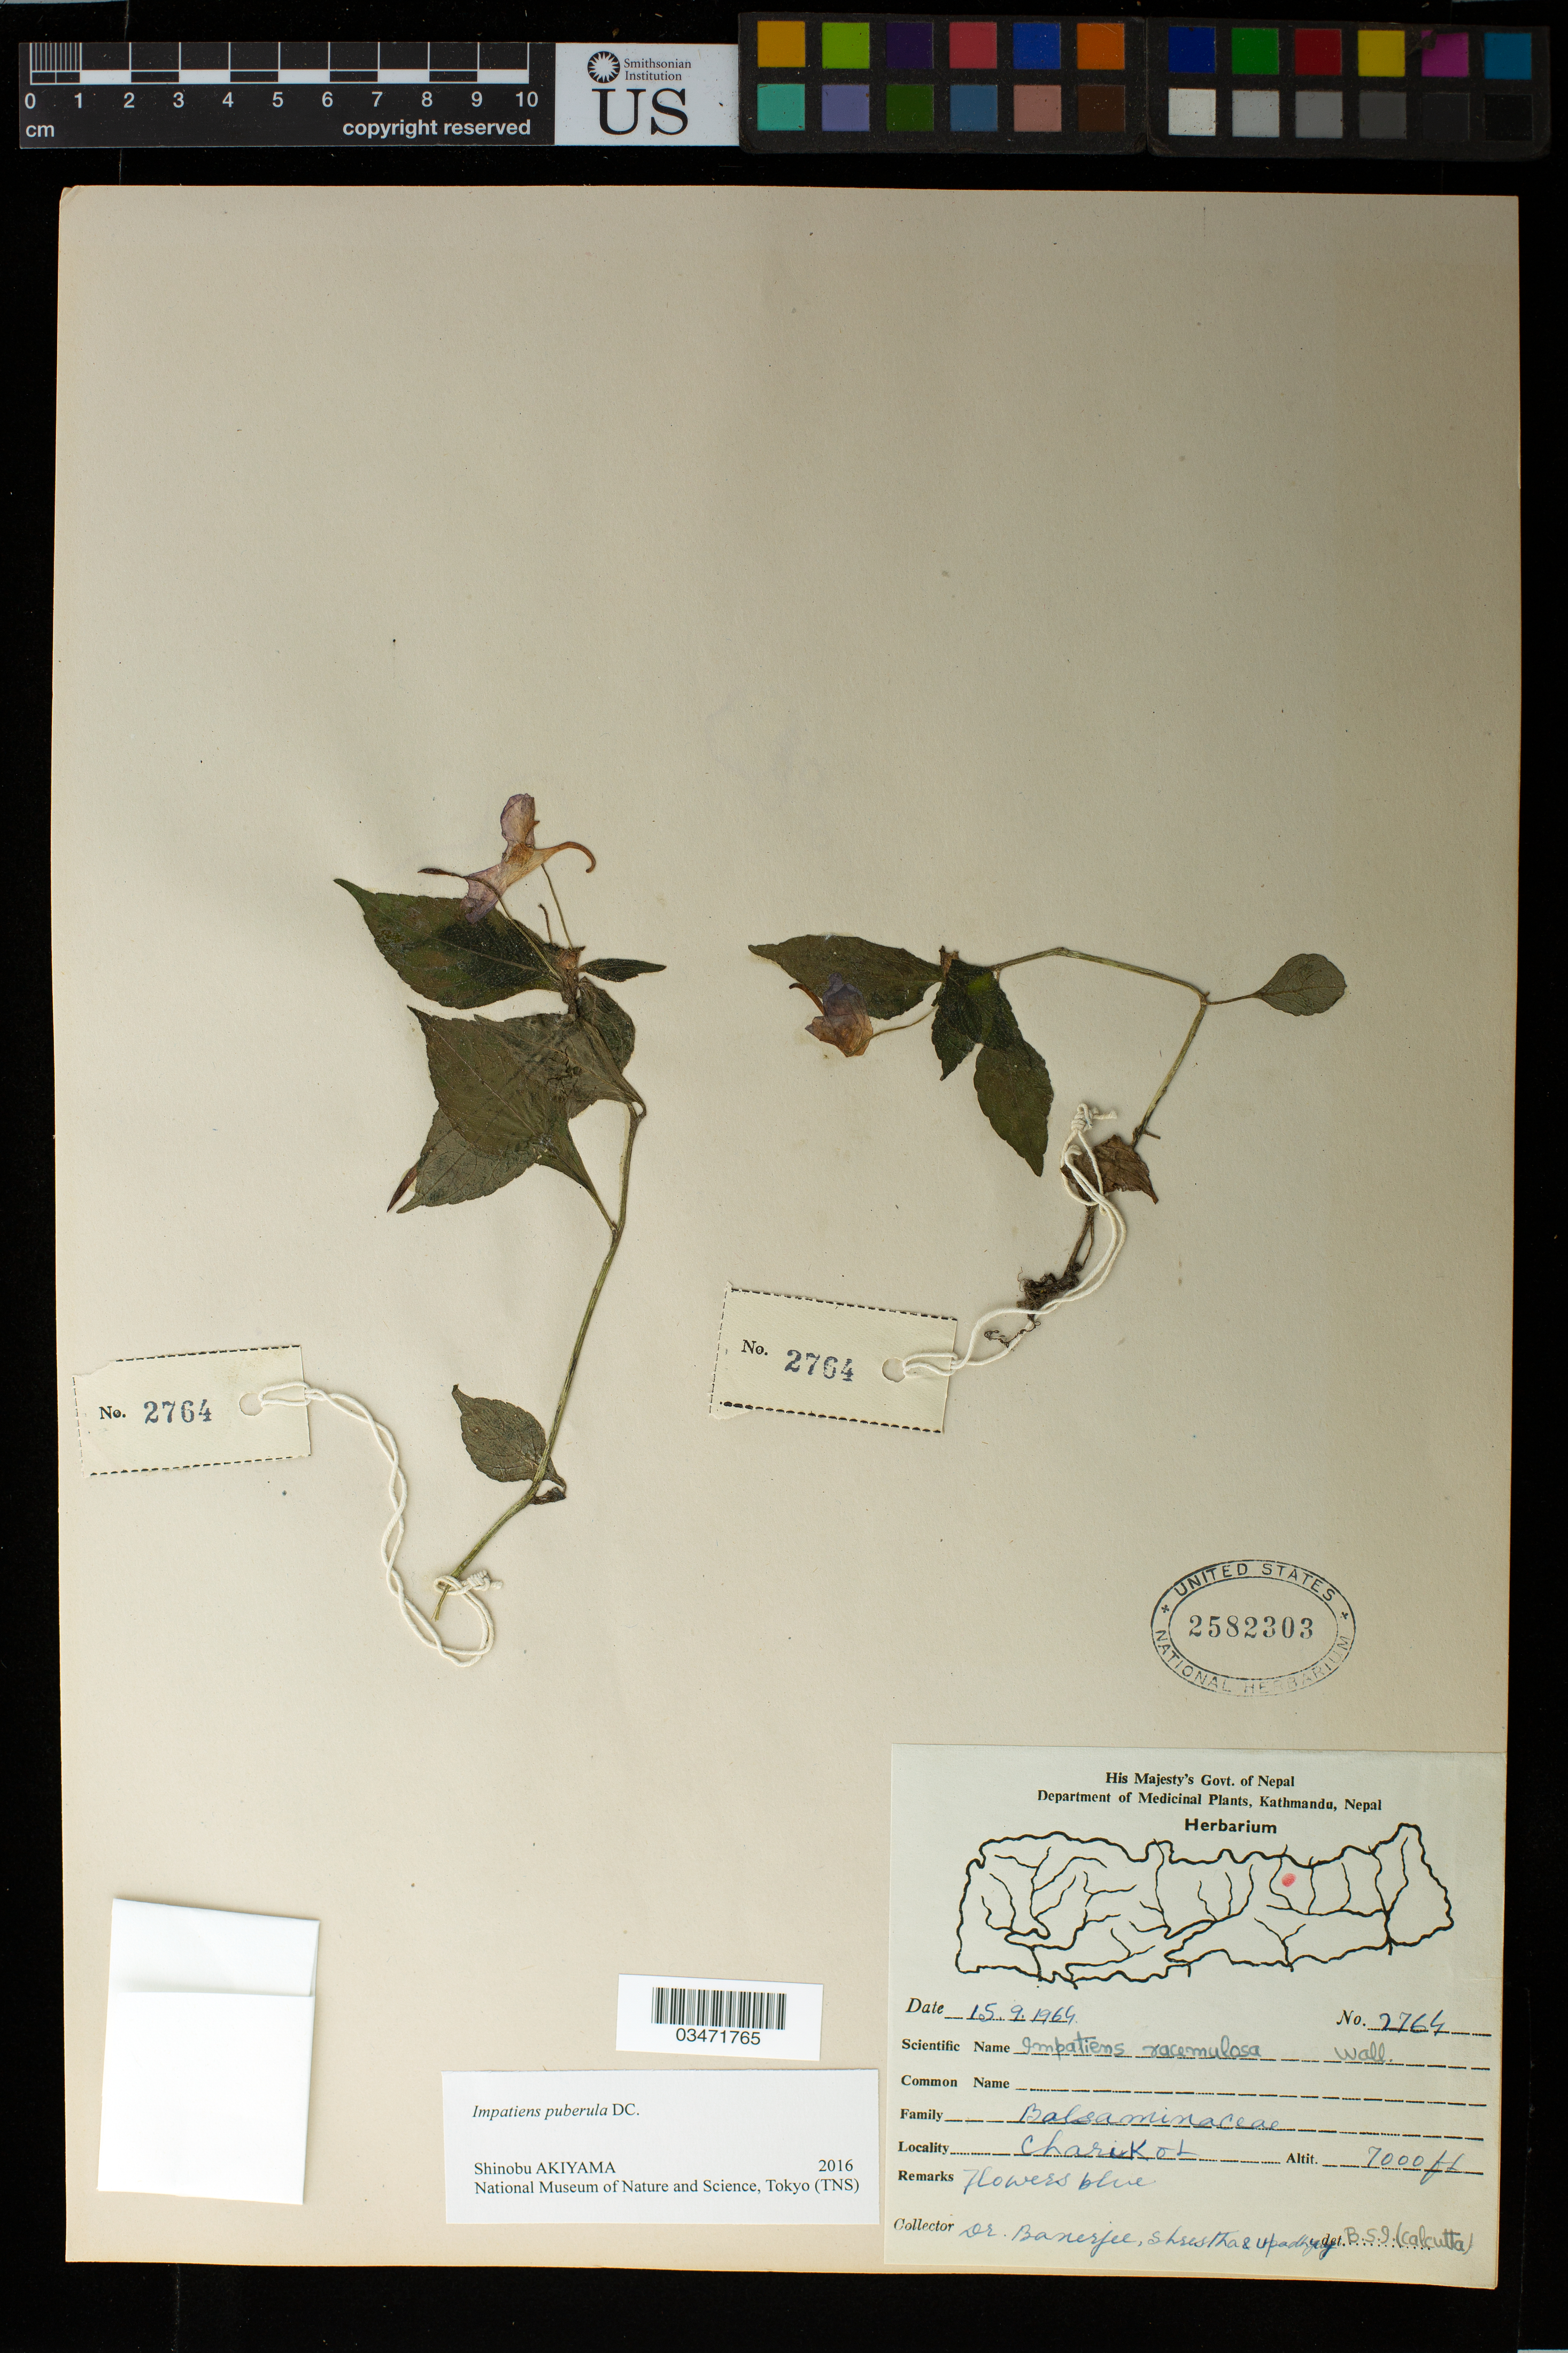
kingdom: Plantae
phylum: Tracheophyta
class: Magnoliopsida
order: Ericales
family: Balsaminaceae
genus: Impatiens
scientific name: Impatiens puberula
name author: DC.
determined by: Akiyama, Shinobu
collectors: R. Banerjee, -. Shrestha & A. Upadhya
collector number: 2764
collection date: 1964-09-15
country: Nepal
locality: Charikot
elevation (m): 2134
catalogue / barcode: US 2582303